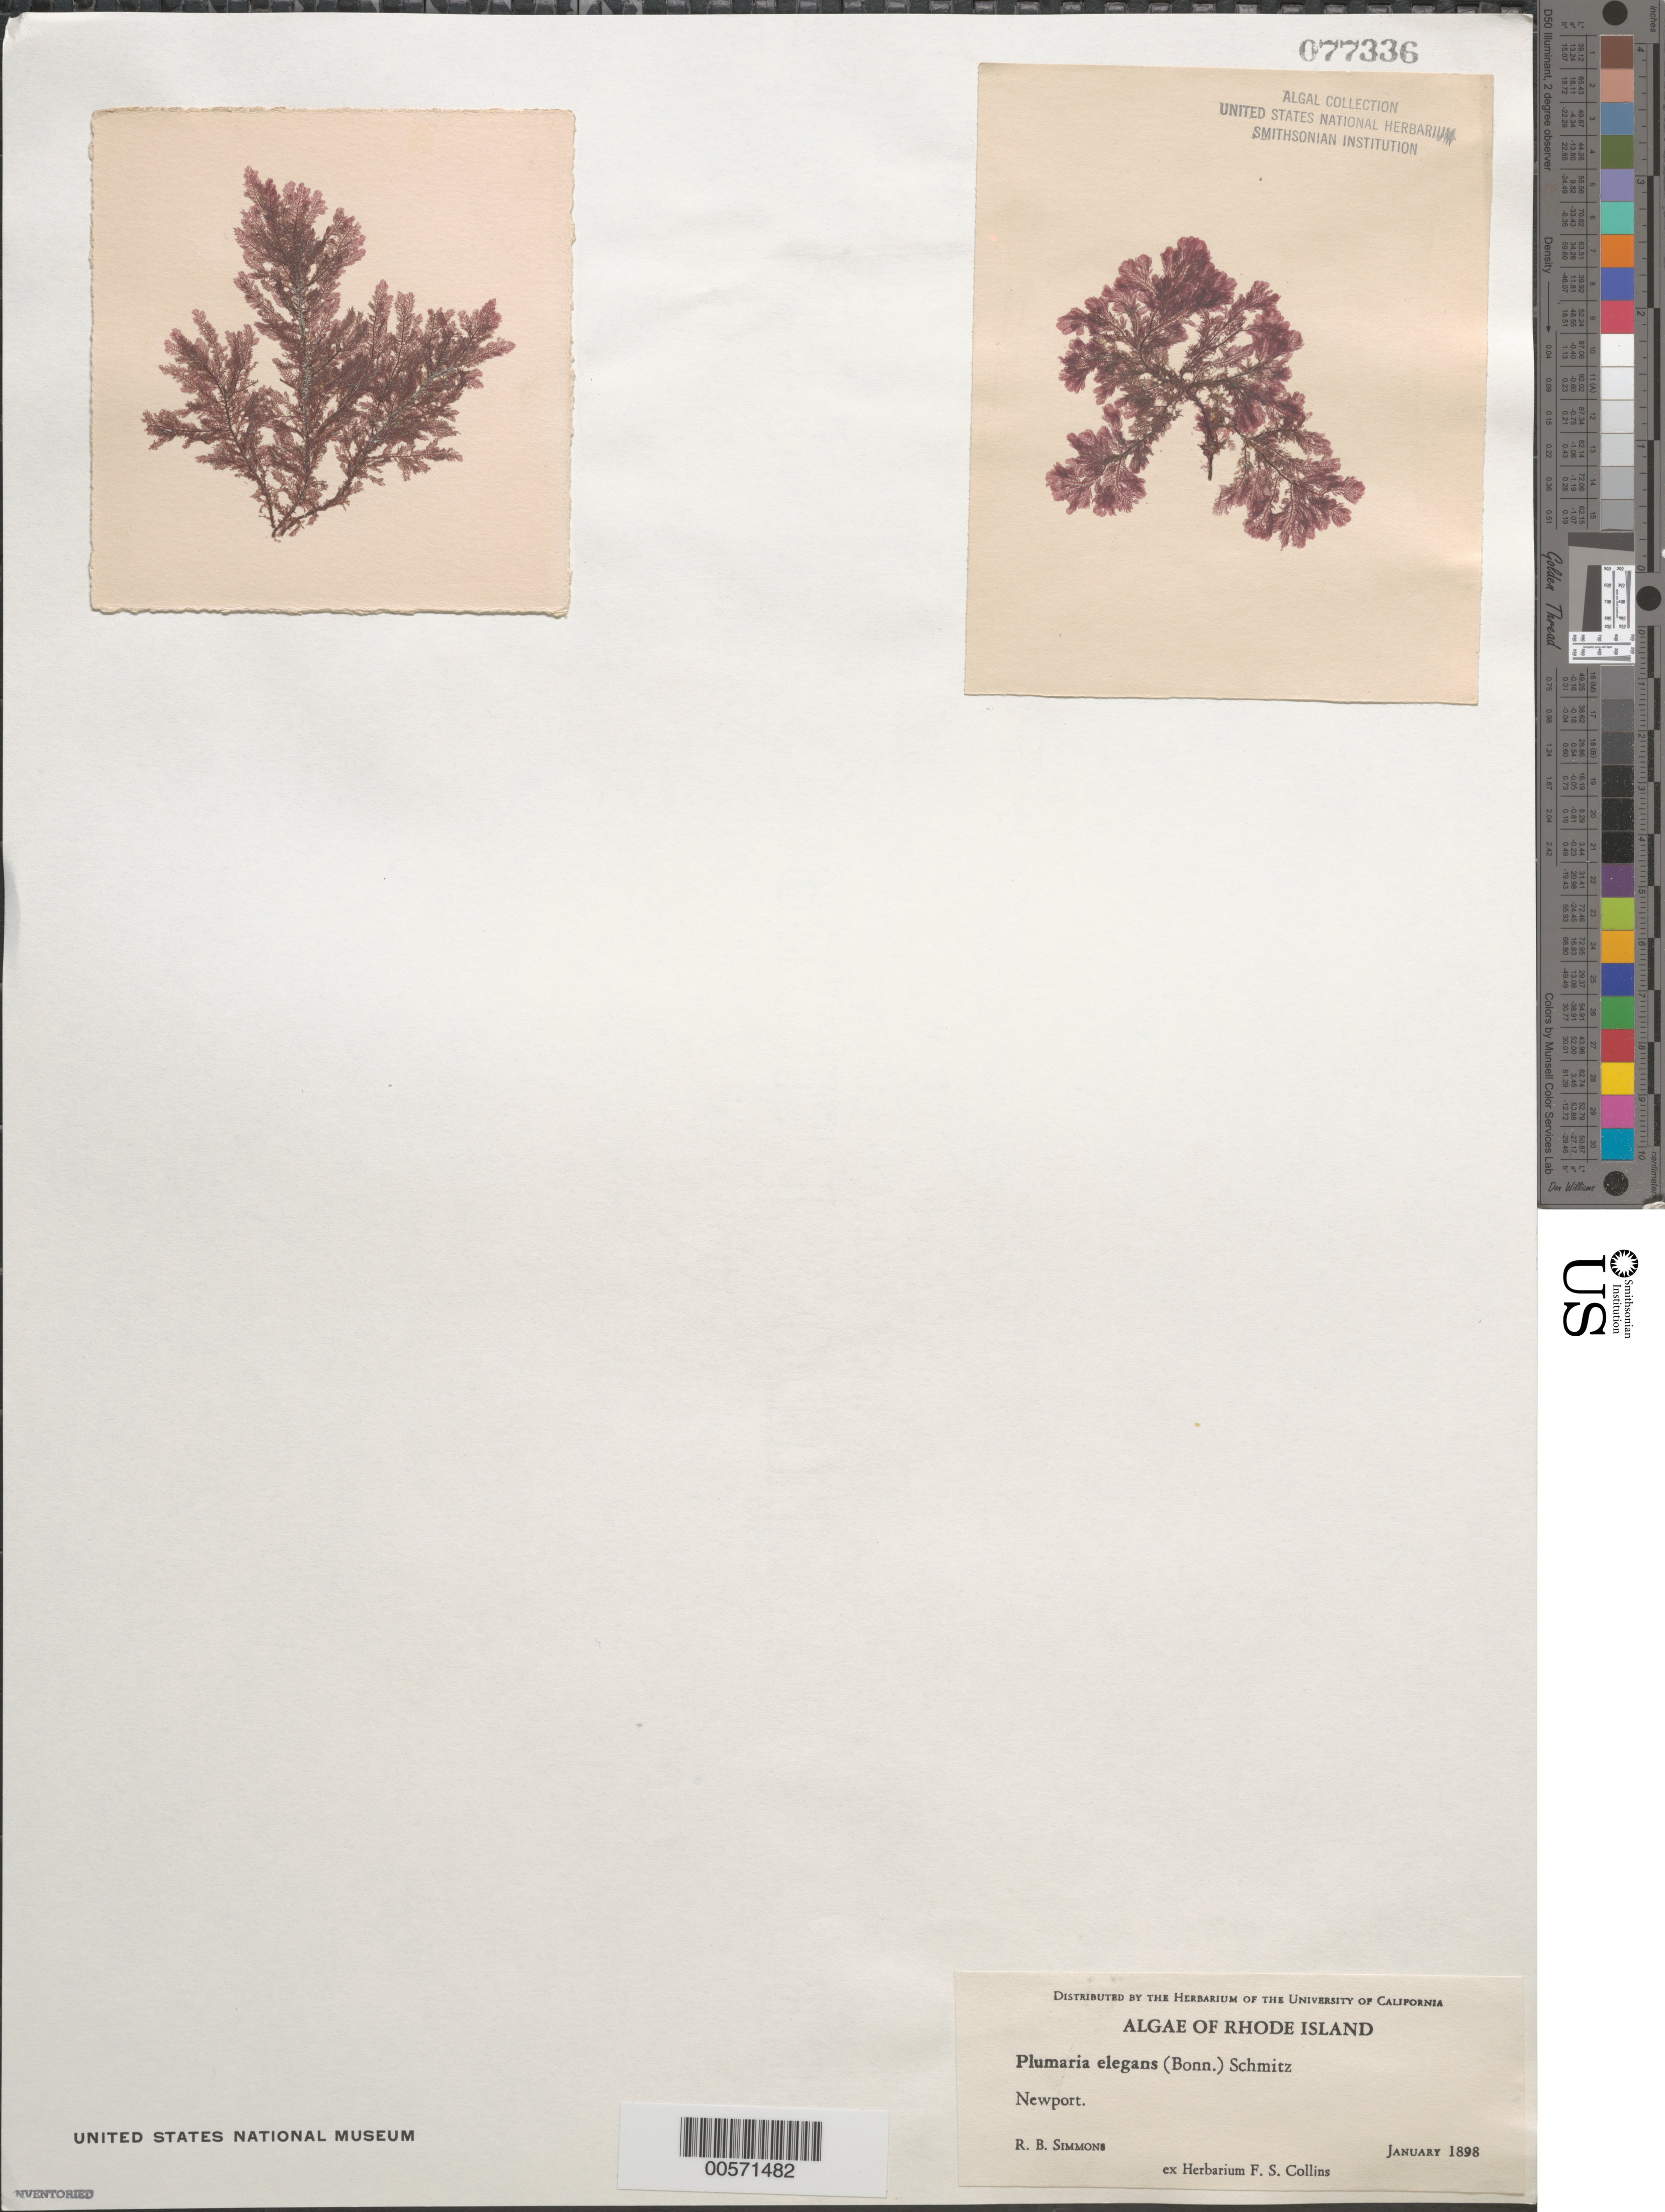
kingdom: Plantae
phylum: Rhodophyta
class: Florideophyceae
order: Ceramiales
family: Wrangeliaceae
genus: Plumaria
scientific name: Plumaria plumosa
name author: (Hudson) Kuntze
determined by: Algae name updating Project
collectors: R. B. Simmons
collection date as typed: Jan 1898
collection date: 1898-01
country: United States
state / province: Rhode Island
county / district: Newport County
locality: Newport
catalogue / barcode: US 77336